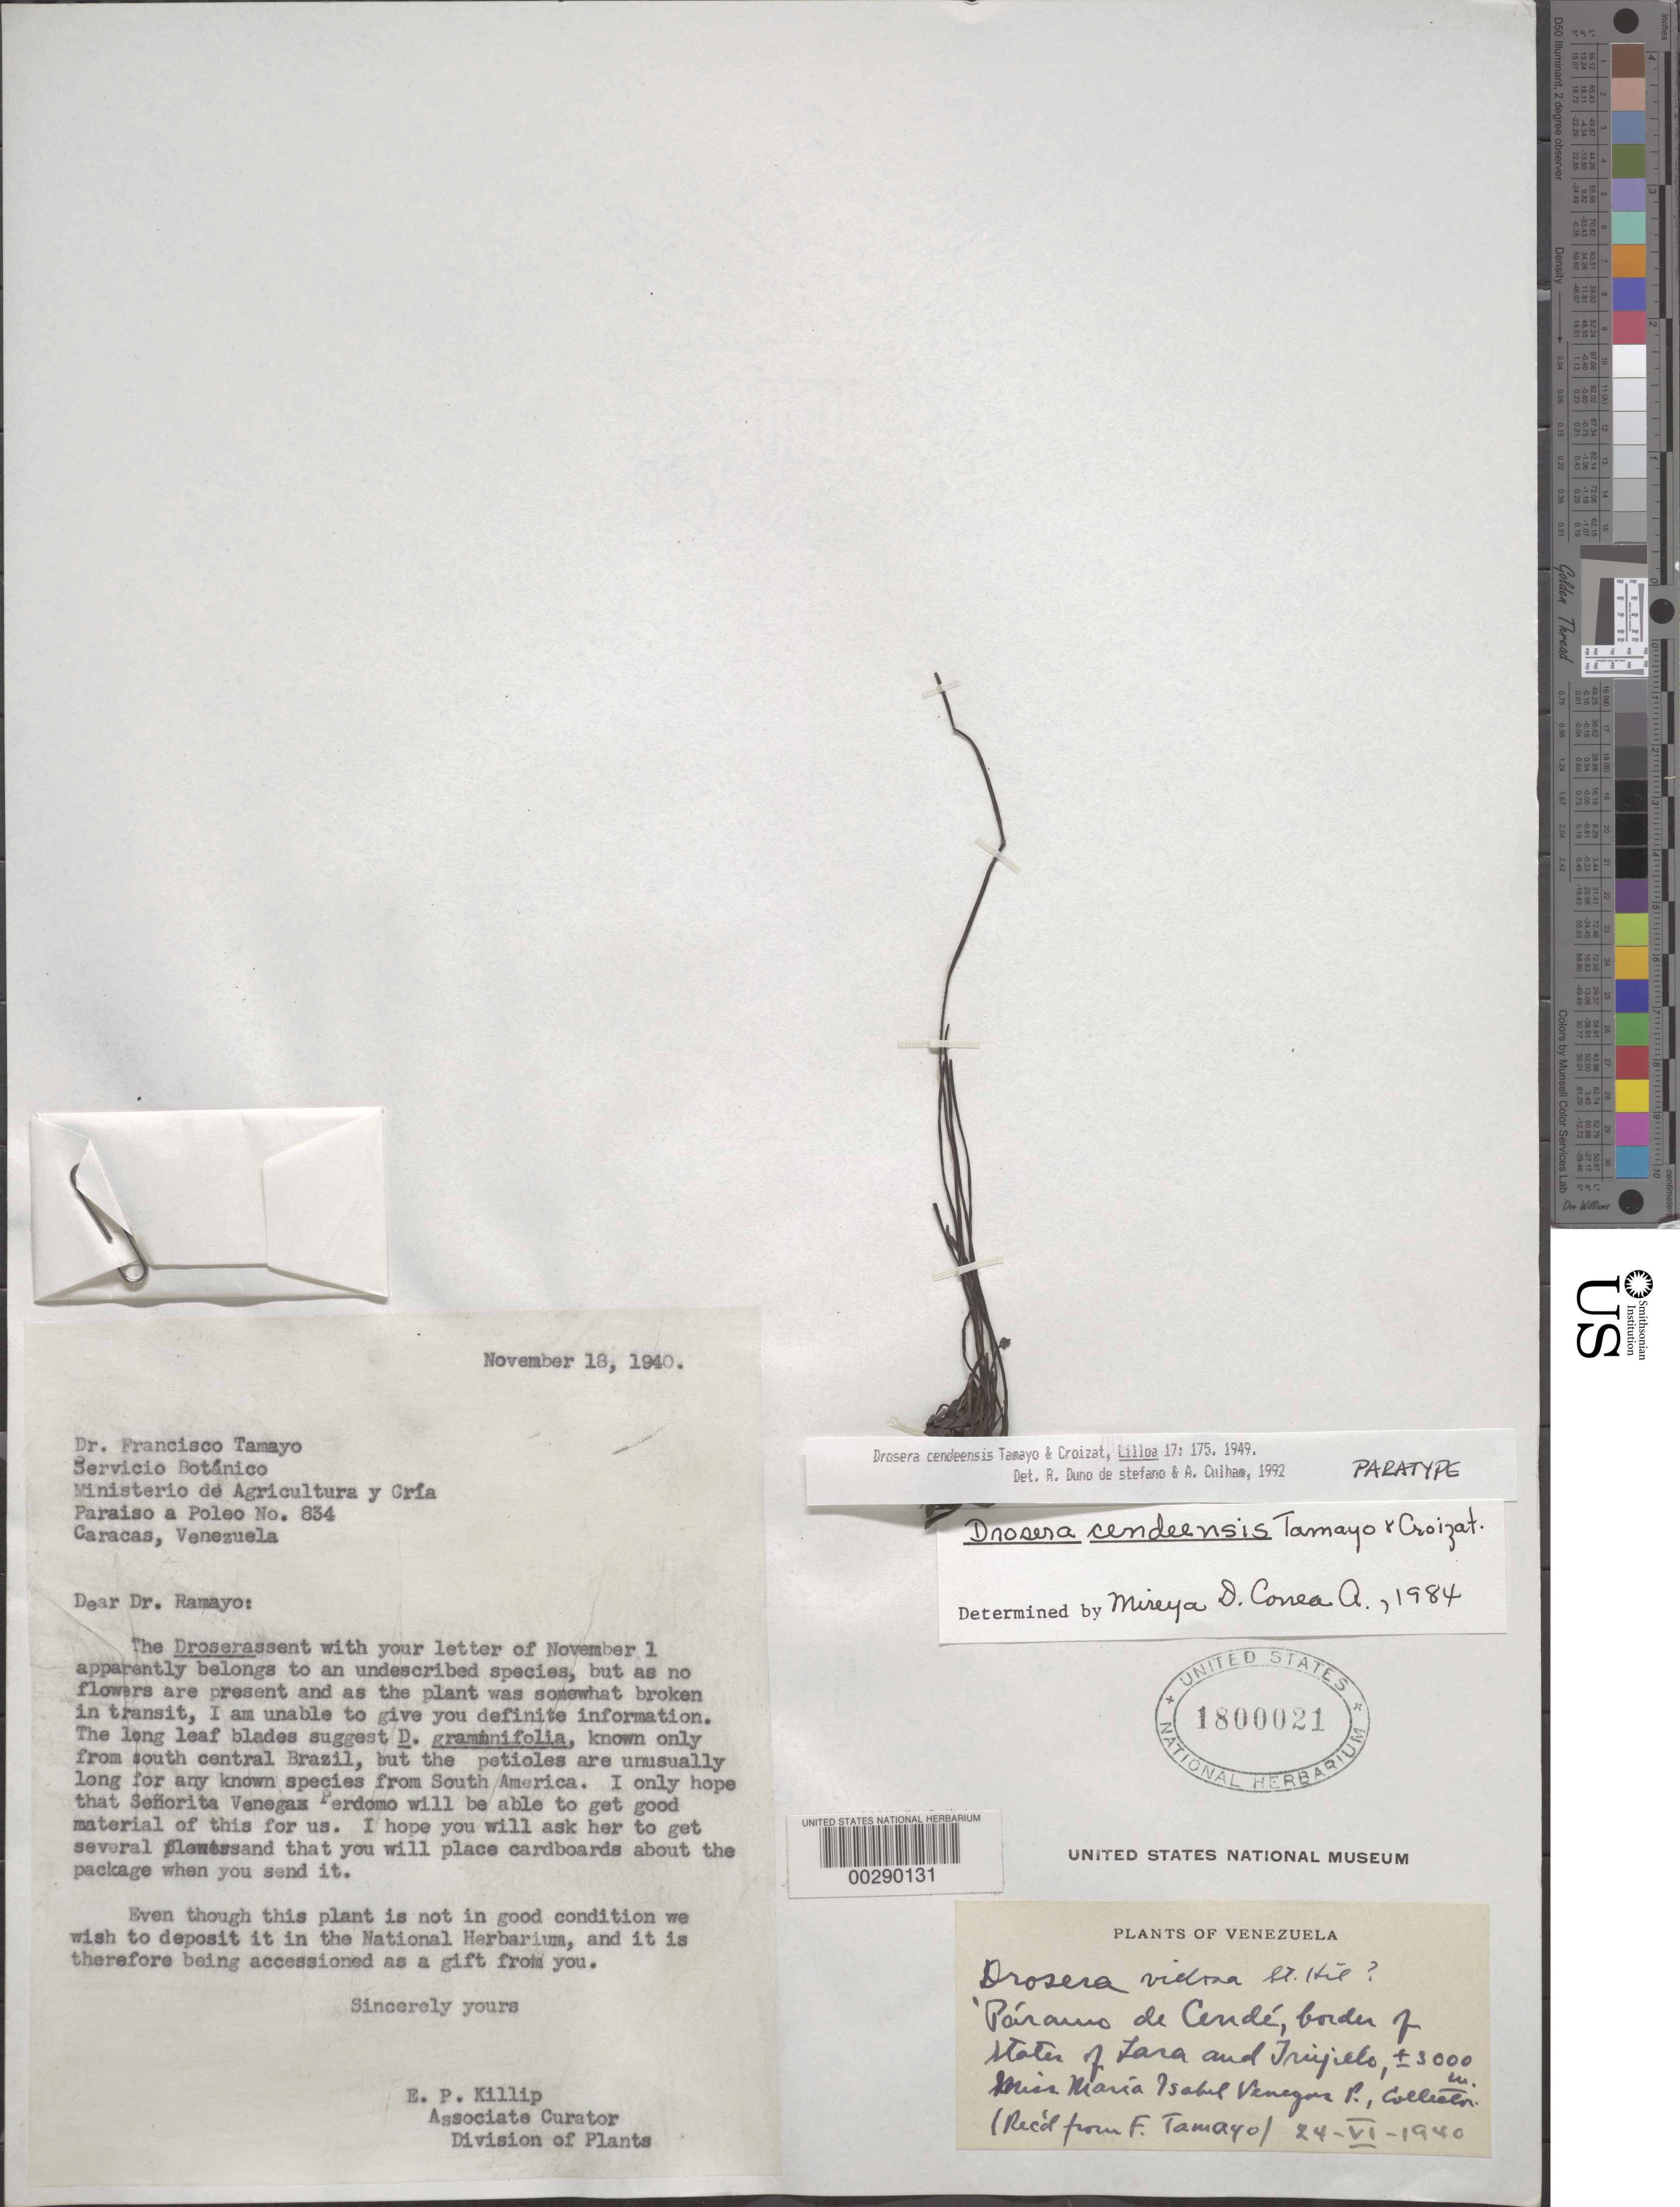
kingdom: Plantae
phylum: Tracheophyta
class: Magnoliopsida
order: Caryophyllales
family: Droseraceae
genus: Drosera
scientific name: Drosera cendeensis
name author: Tamayo & Croizat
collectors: M. Venegas P.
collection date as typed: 24 Jun 1940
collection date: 1940-06-24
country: Venezuela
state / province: Lara / Trujillo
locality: Paramo de cende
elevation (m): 3000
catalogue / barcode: US 1800021